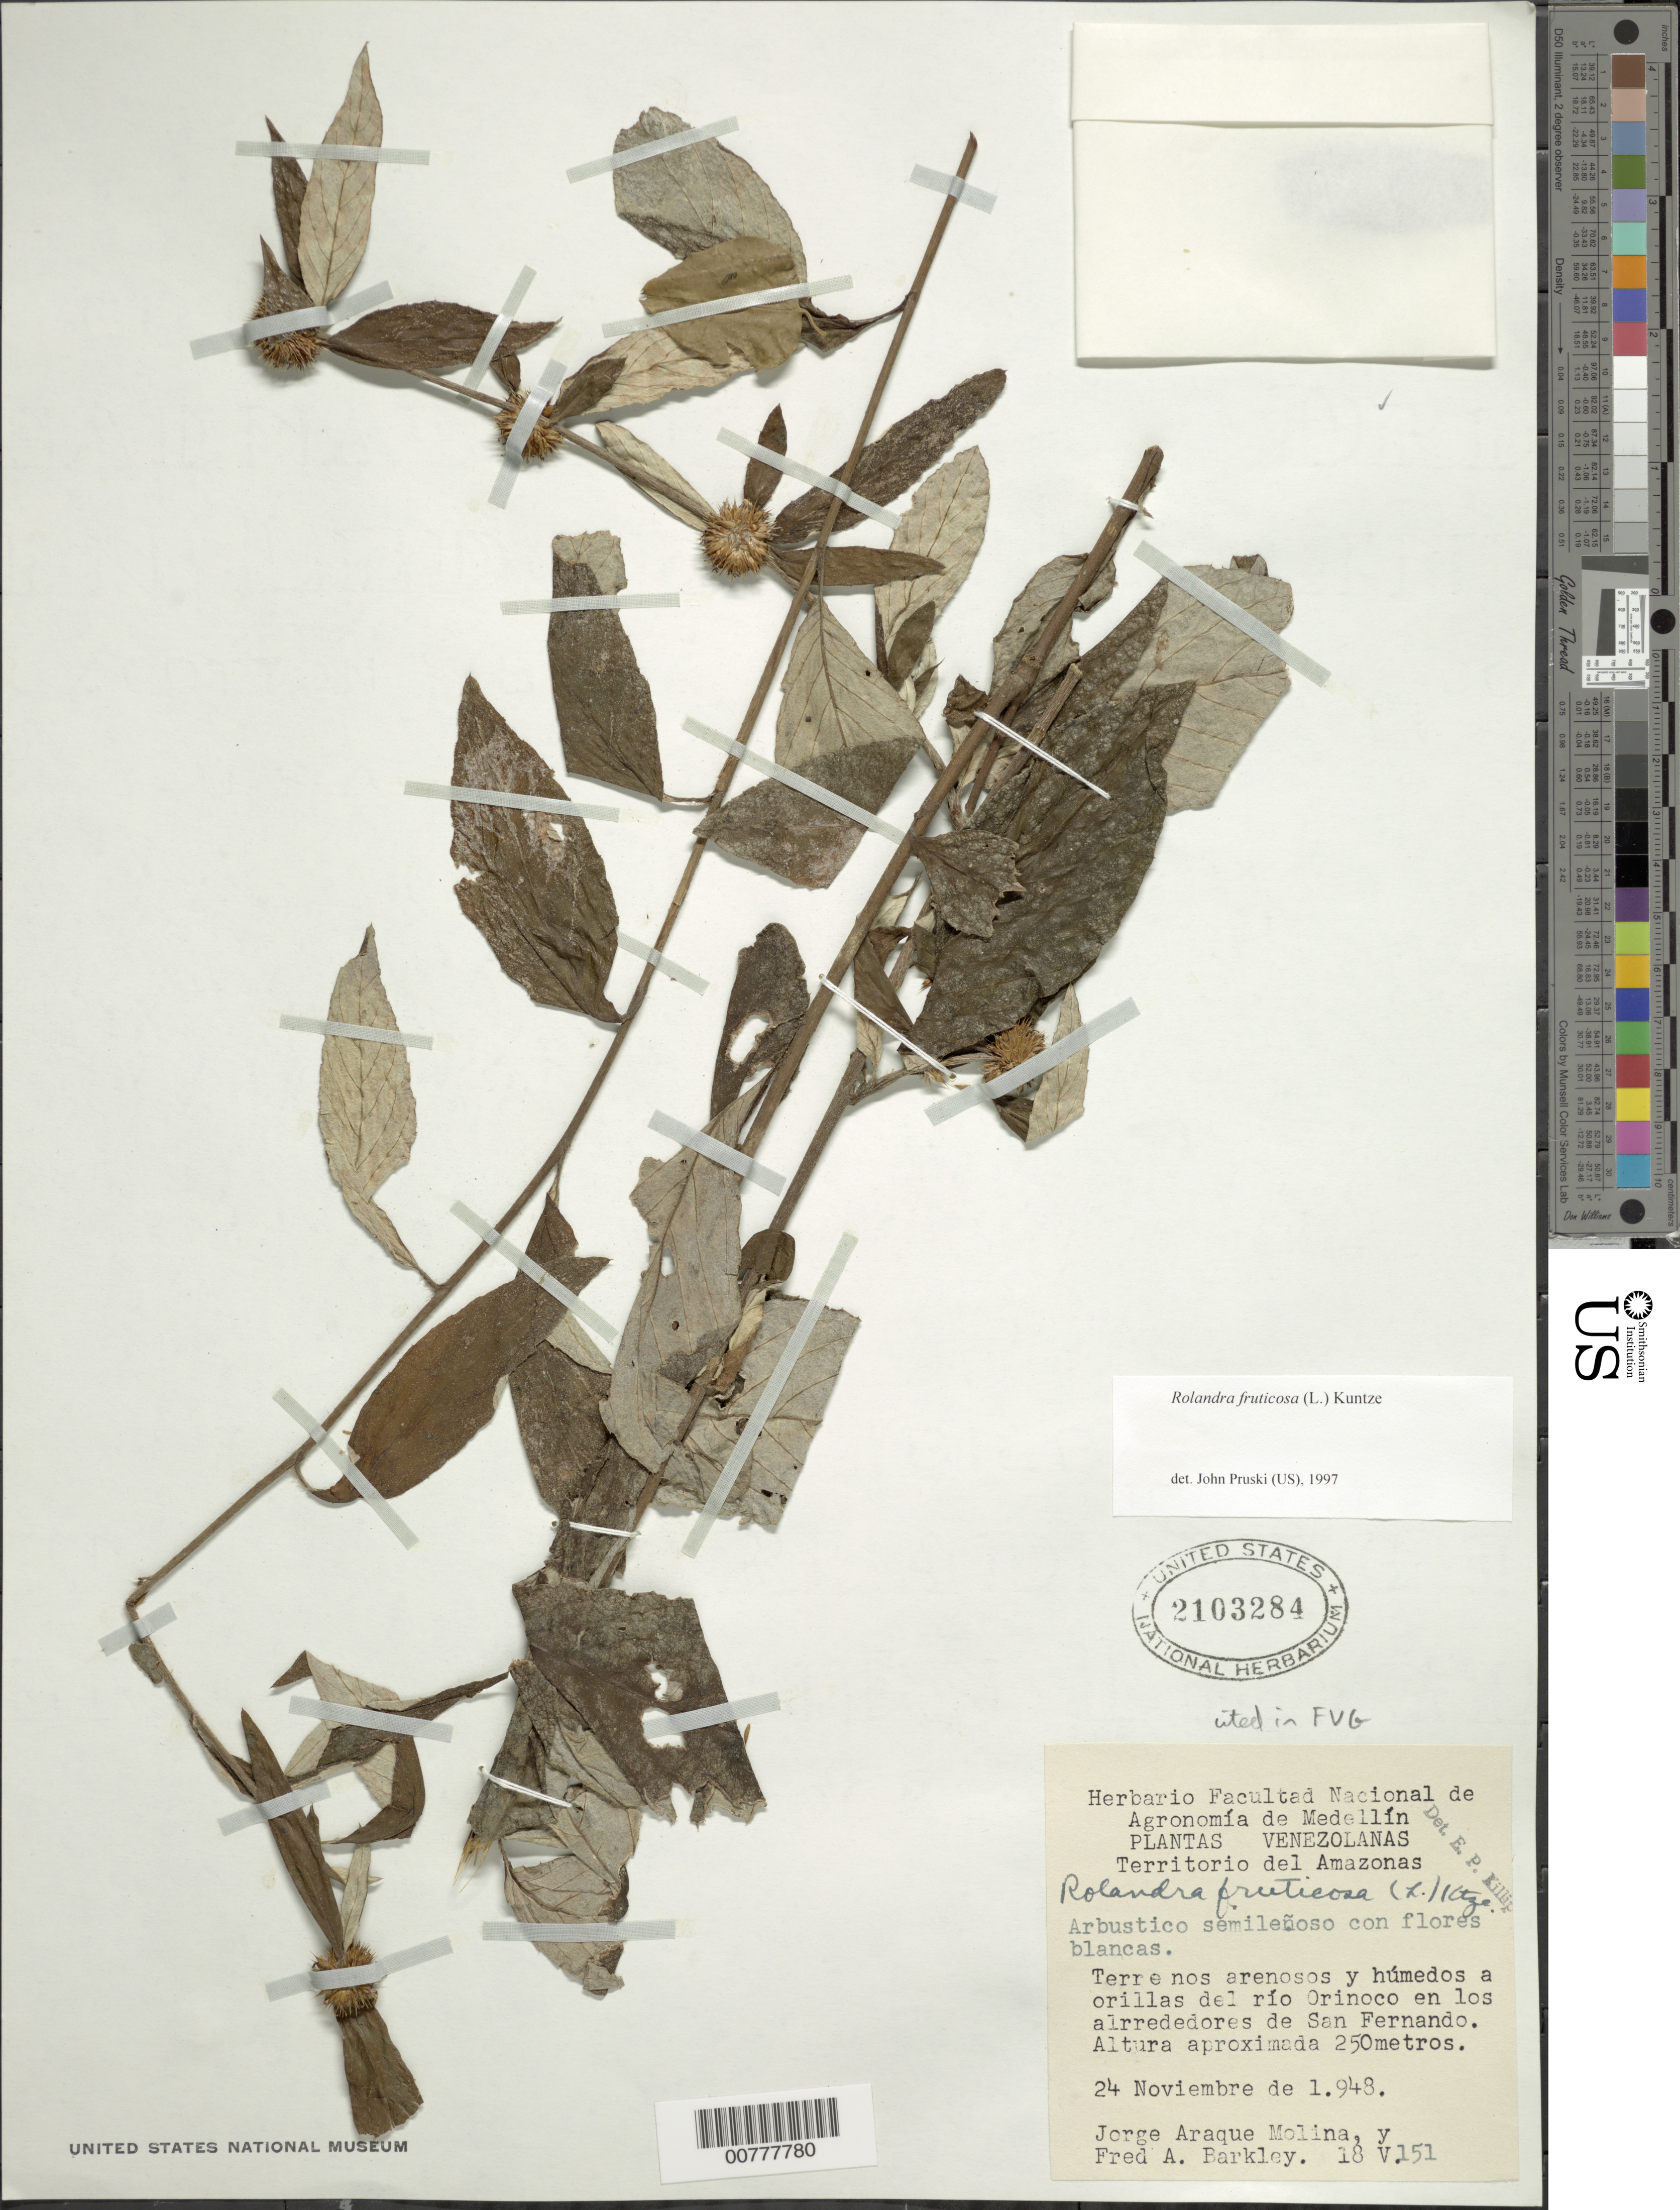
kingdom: Plantae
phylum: Tracheophyta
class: Magnoliopsida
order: Asterales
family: Asteraceae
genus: Rolandra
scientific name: Rolandra fruticosa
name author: (L.) Kuntze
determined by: Pruski, J. F.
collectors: J. A. Molina & F. A. Barkley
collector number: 18v 151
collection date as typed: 24-Nov-48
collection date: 1948-11-24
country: Venezuela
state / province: Amazonas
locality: Río Orinoco en los alrededores de San Fernando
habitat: Terrenos arenosos y humedos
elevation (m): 250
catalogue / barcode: US 2103284